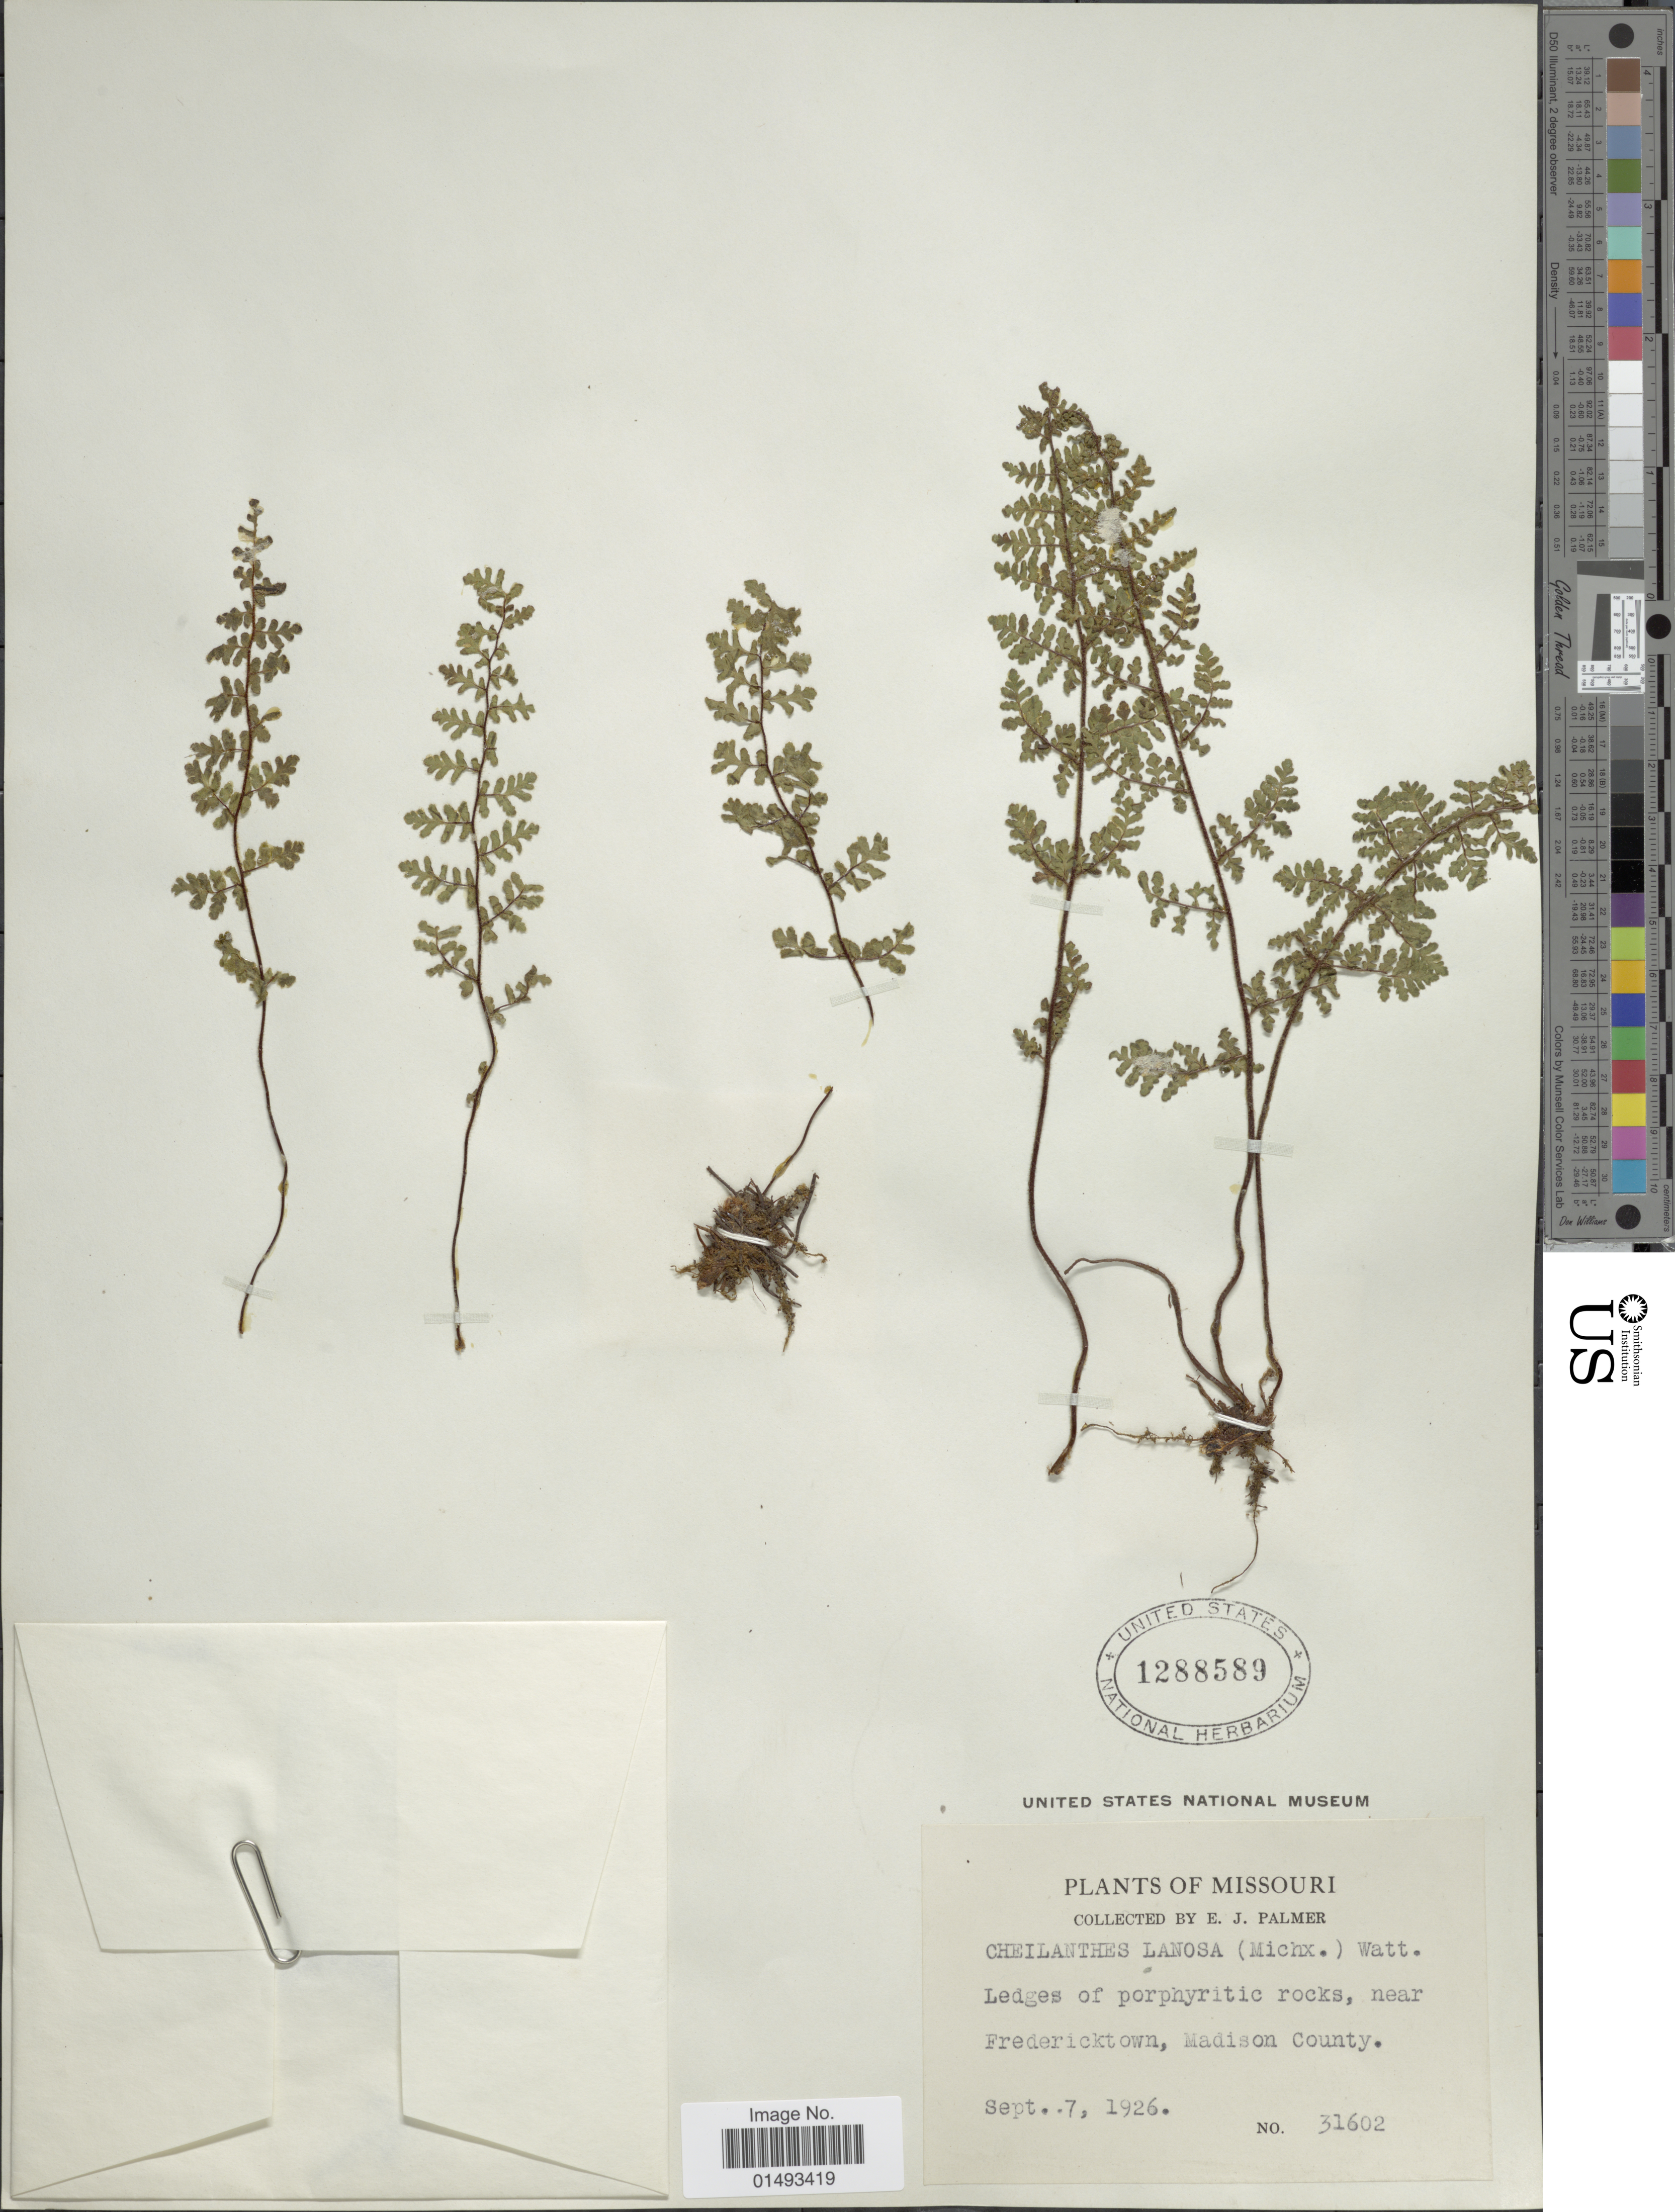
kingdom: Plantae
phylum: Tracheophyta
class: Polypodiopsida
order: Polypodiales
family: Pteridaceae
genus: Myriopteris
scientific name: Myriopteris lanosa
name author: (Michx.) Grusz & Windham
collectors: E. J. Palmer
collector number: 31602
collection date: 1926-09-07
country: United States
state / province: Missouri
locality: Plants of Missouri, Ledges of porphyritic rocks, near Fredericktown, Madison County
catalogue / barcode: US 1288589